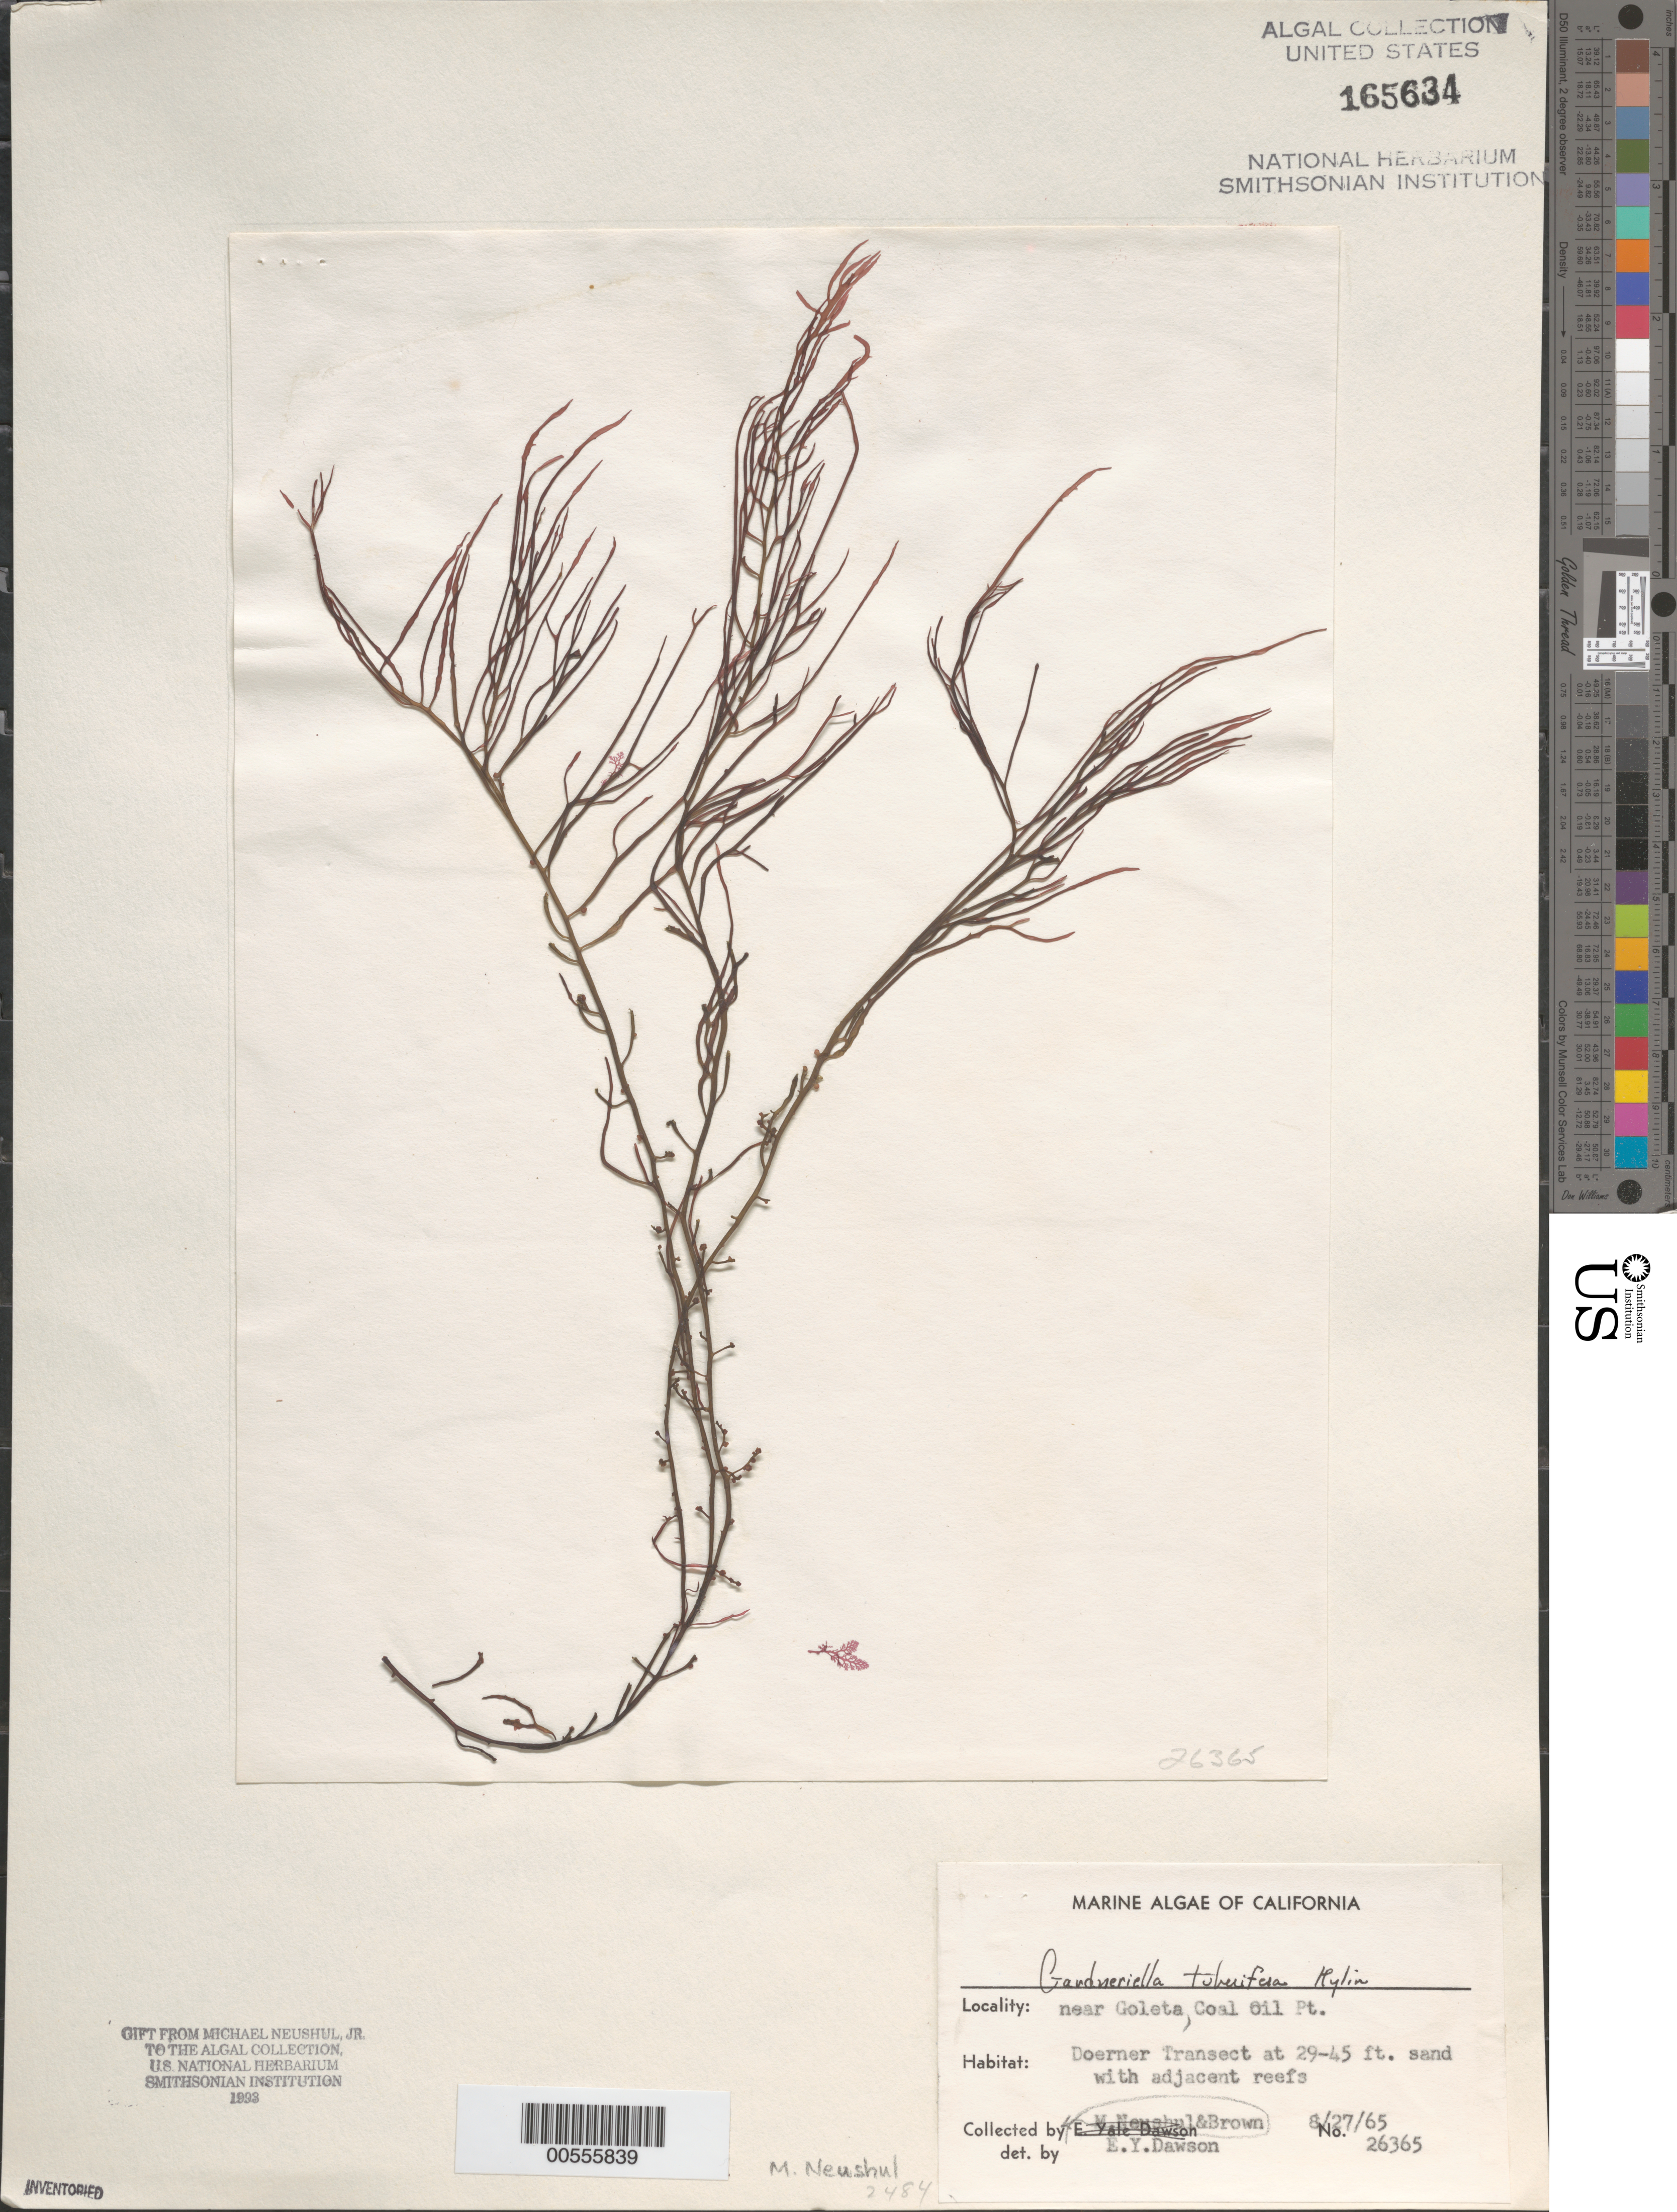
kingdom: Plantae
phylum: Rhodophyta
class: Florideophyceae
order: Gigartinales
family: Solieriaceae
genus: Gardneriella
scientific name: Gardneriella tuberifera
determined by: Dawson, E. Y.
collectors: M. Neushul & D. Brown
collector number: EYD 26365 & Neushul 2484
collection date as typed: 27 Aug 1965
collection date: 1965-08-27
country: United States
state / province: California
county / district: Santa Barbara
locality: Coal Oil Point, near Goleta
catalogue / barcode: US 165634